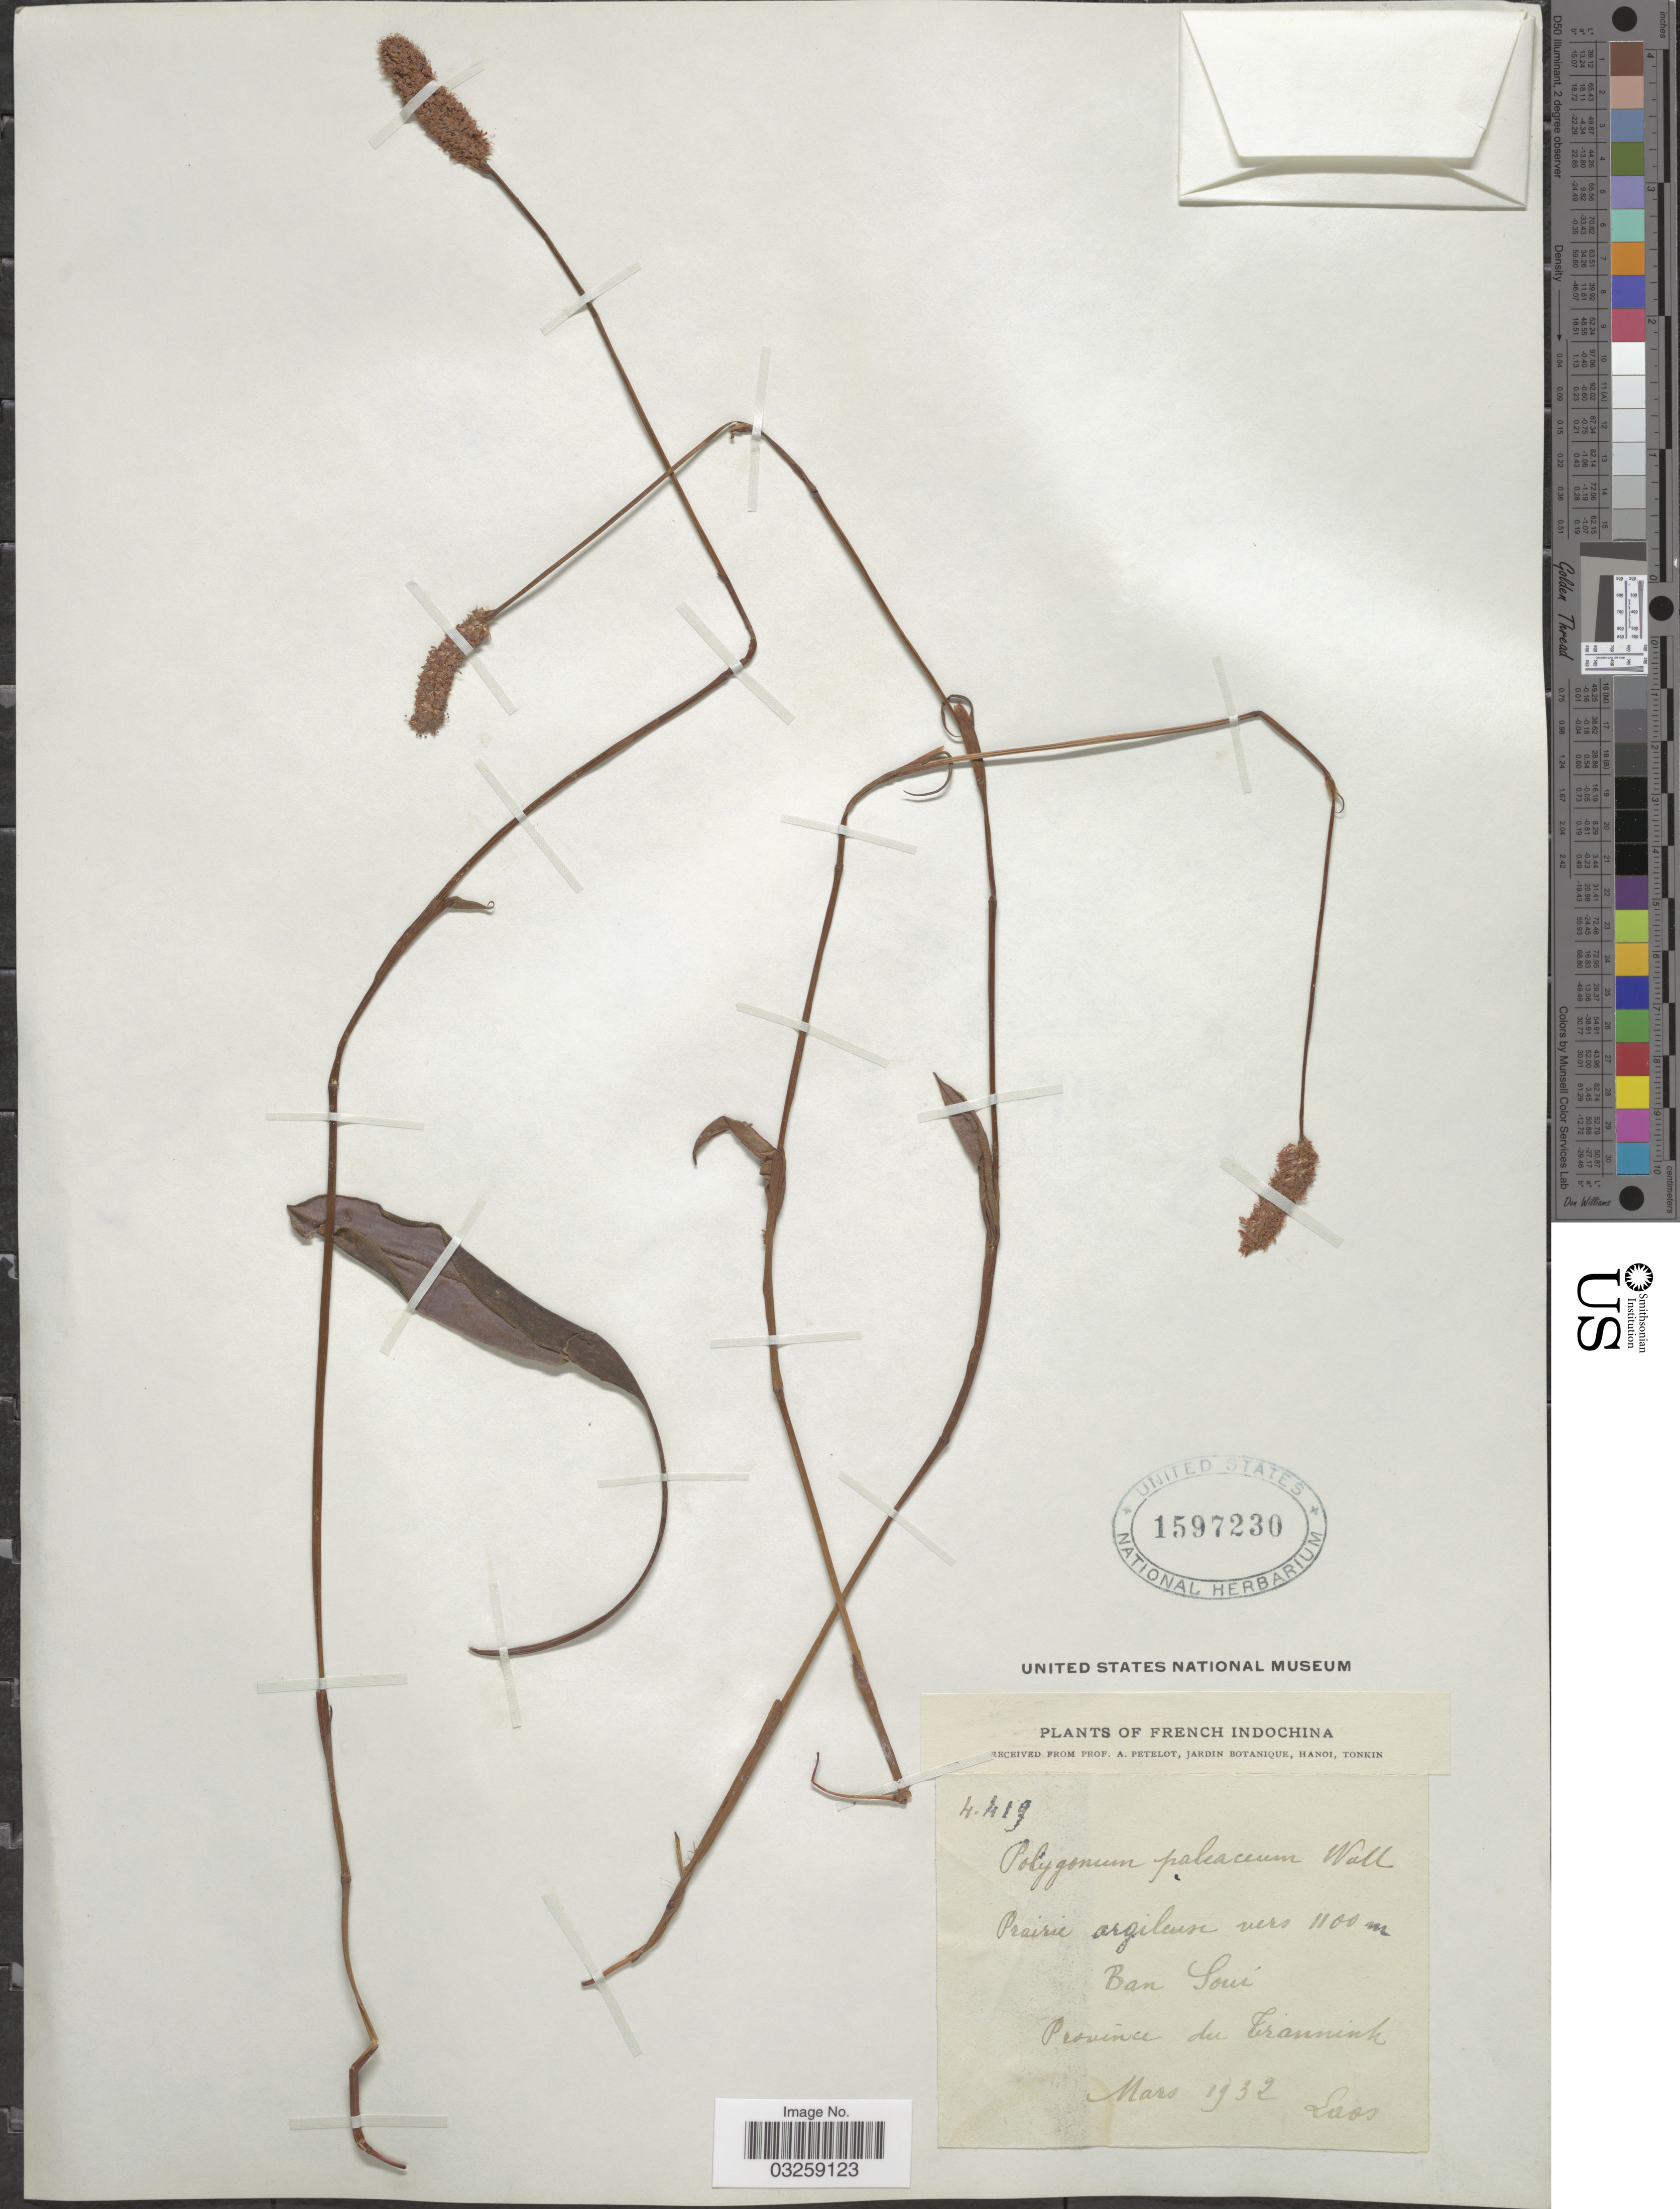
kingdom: Plantae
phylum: Tracheophyta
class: Magnoliopsida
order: Caryophyllales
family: Polygonaceae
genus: Bistorta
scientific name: Bistorta paleacea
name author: Yonek. & H. Ohashi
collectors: A. Petelot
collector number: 4419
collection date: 1932-03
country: Laos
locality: French Indochina. Ban Soui. Province du Tranninh.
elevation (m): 1100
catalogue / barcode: US 1597230